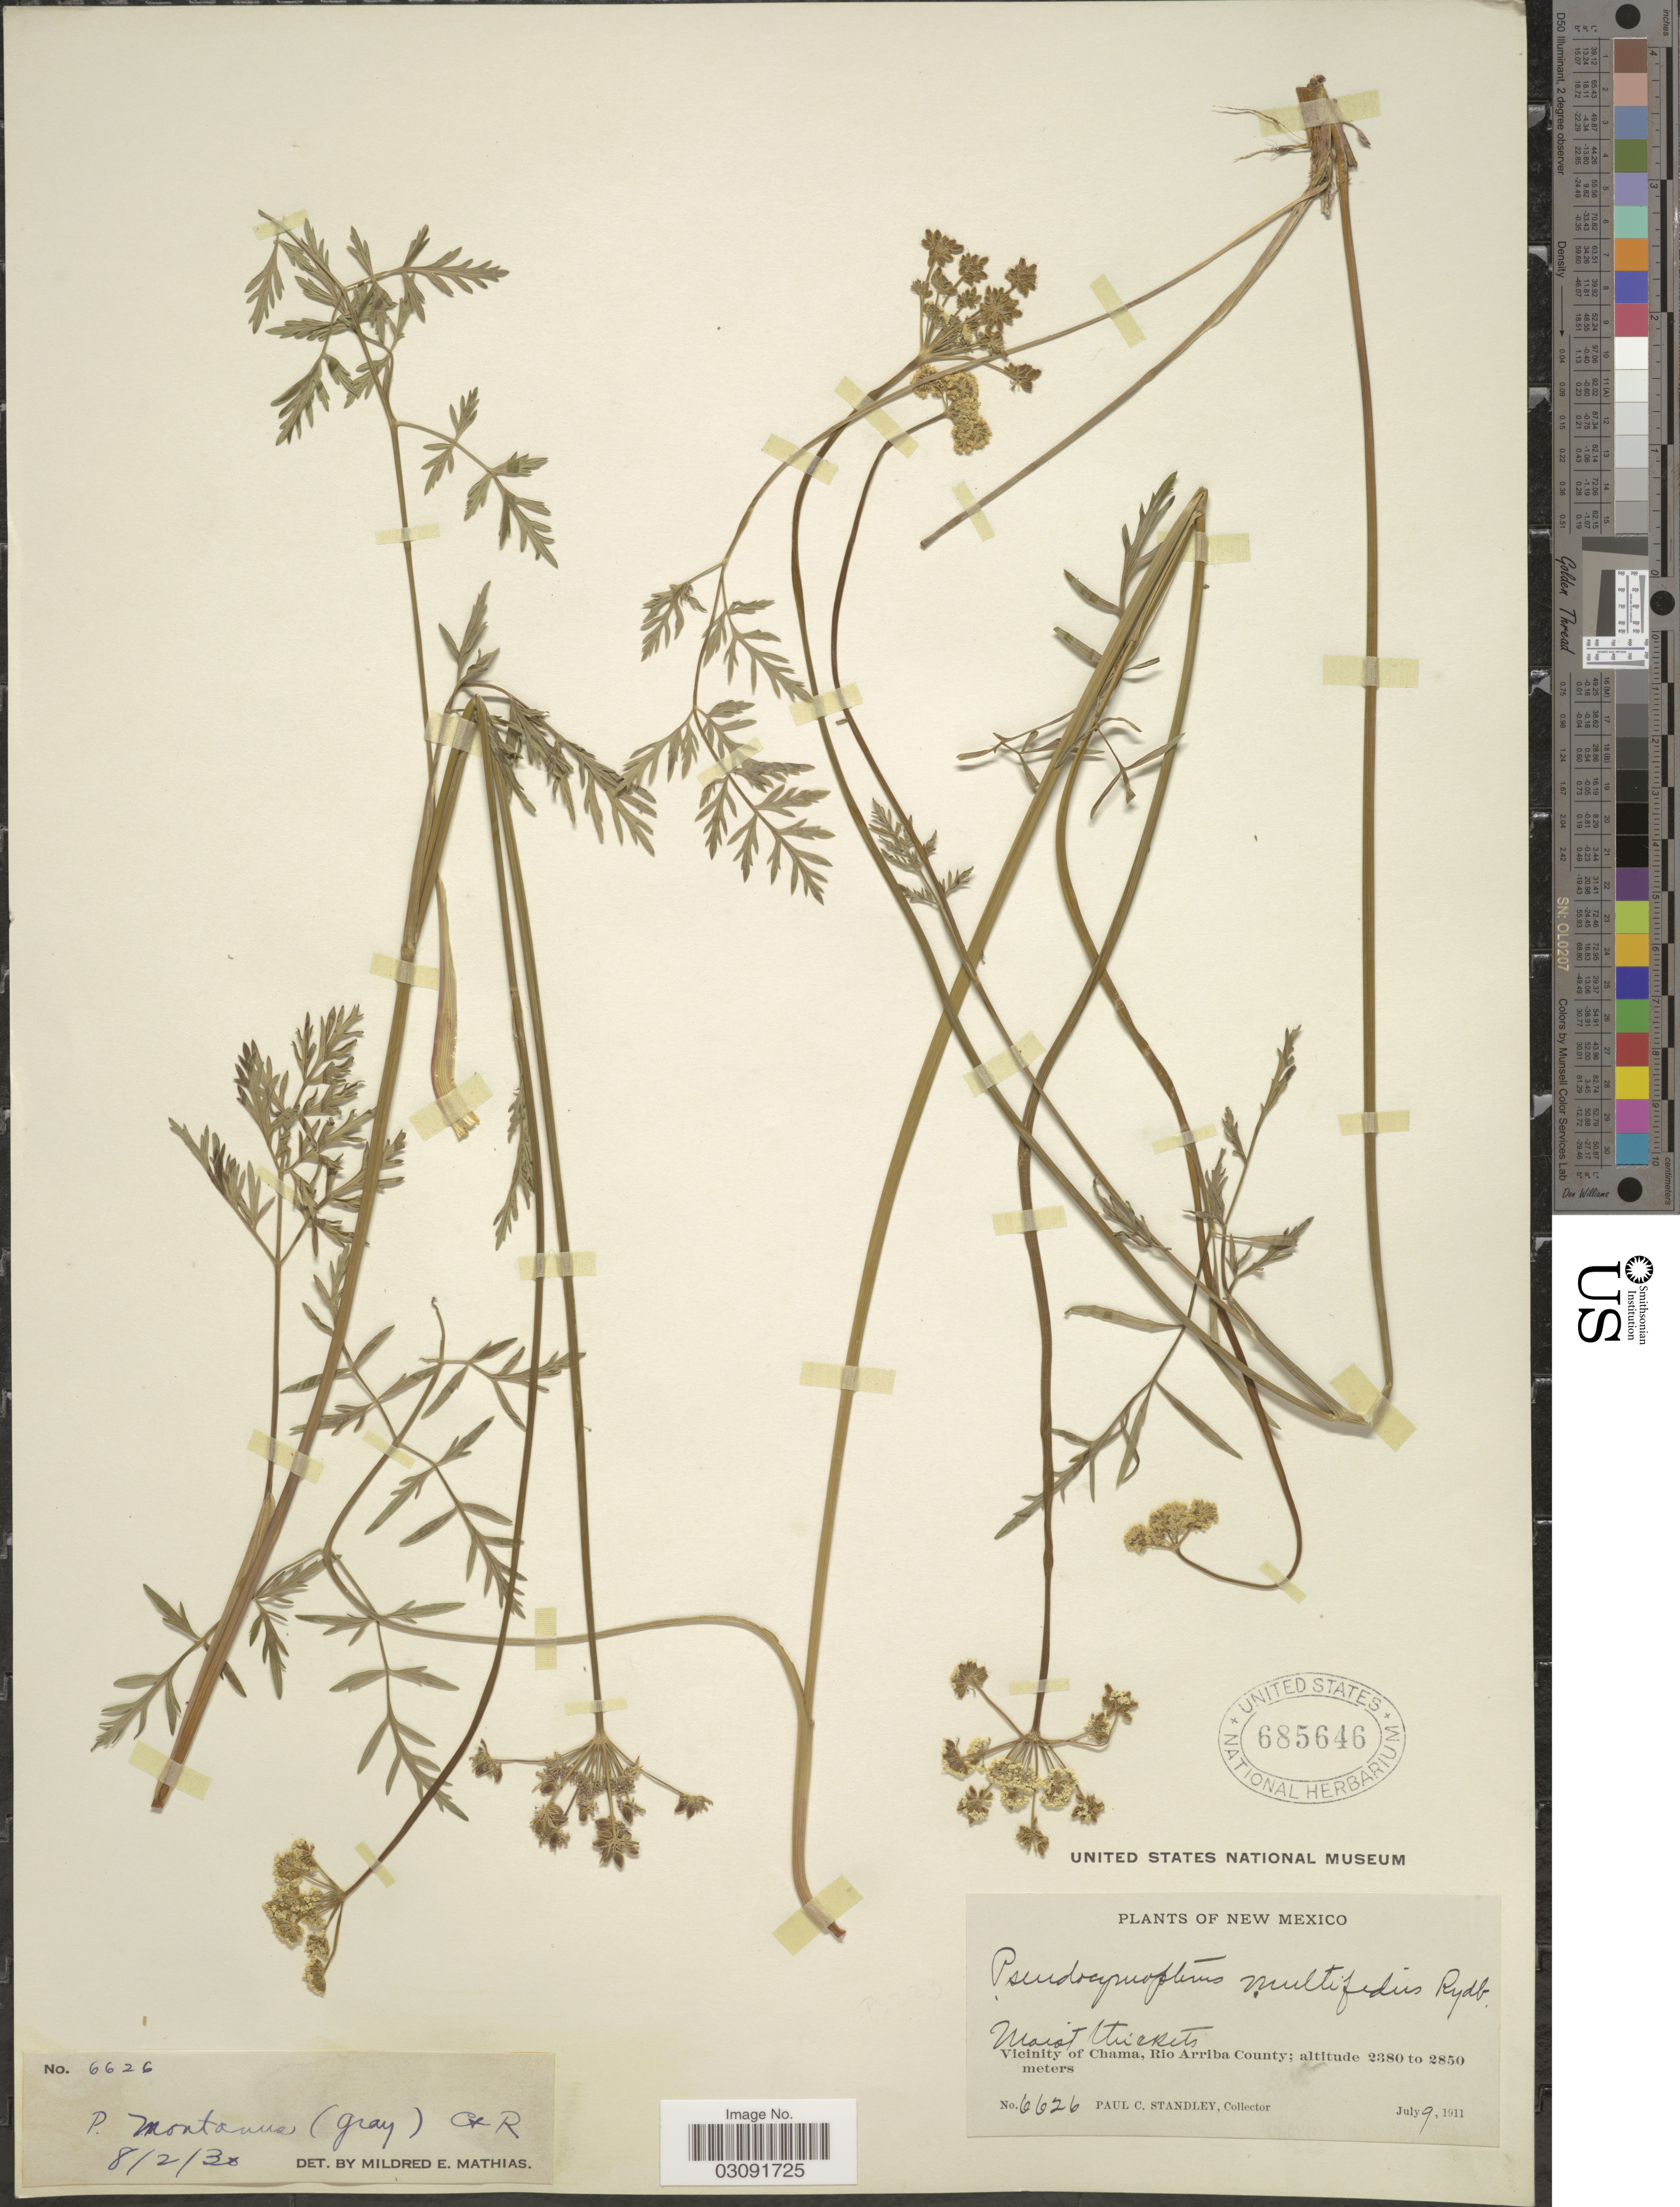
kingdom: Plantae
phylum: Tracheophyta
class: Magnoliopsida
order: Apiales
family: Apiaceae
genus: Pseudocymopterus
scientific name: Pseudocymopterus montanus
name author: (A. Gray) J.M. Coult. & Rose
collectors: P. C. Standley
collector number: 6626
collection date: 1911-07-09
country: United States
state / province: New Mexico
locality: Vicinity of Chama, Rio Arriba County.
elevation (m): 2380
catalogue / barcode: US 685646